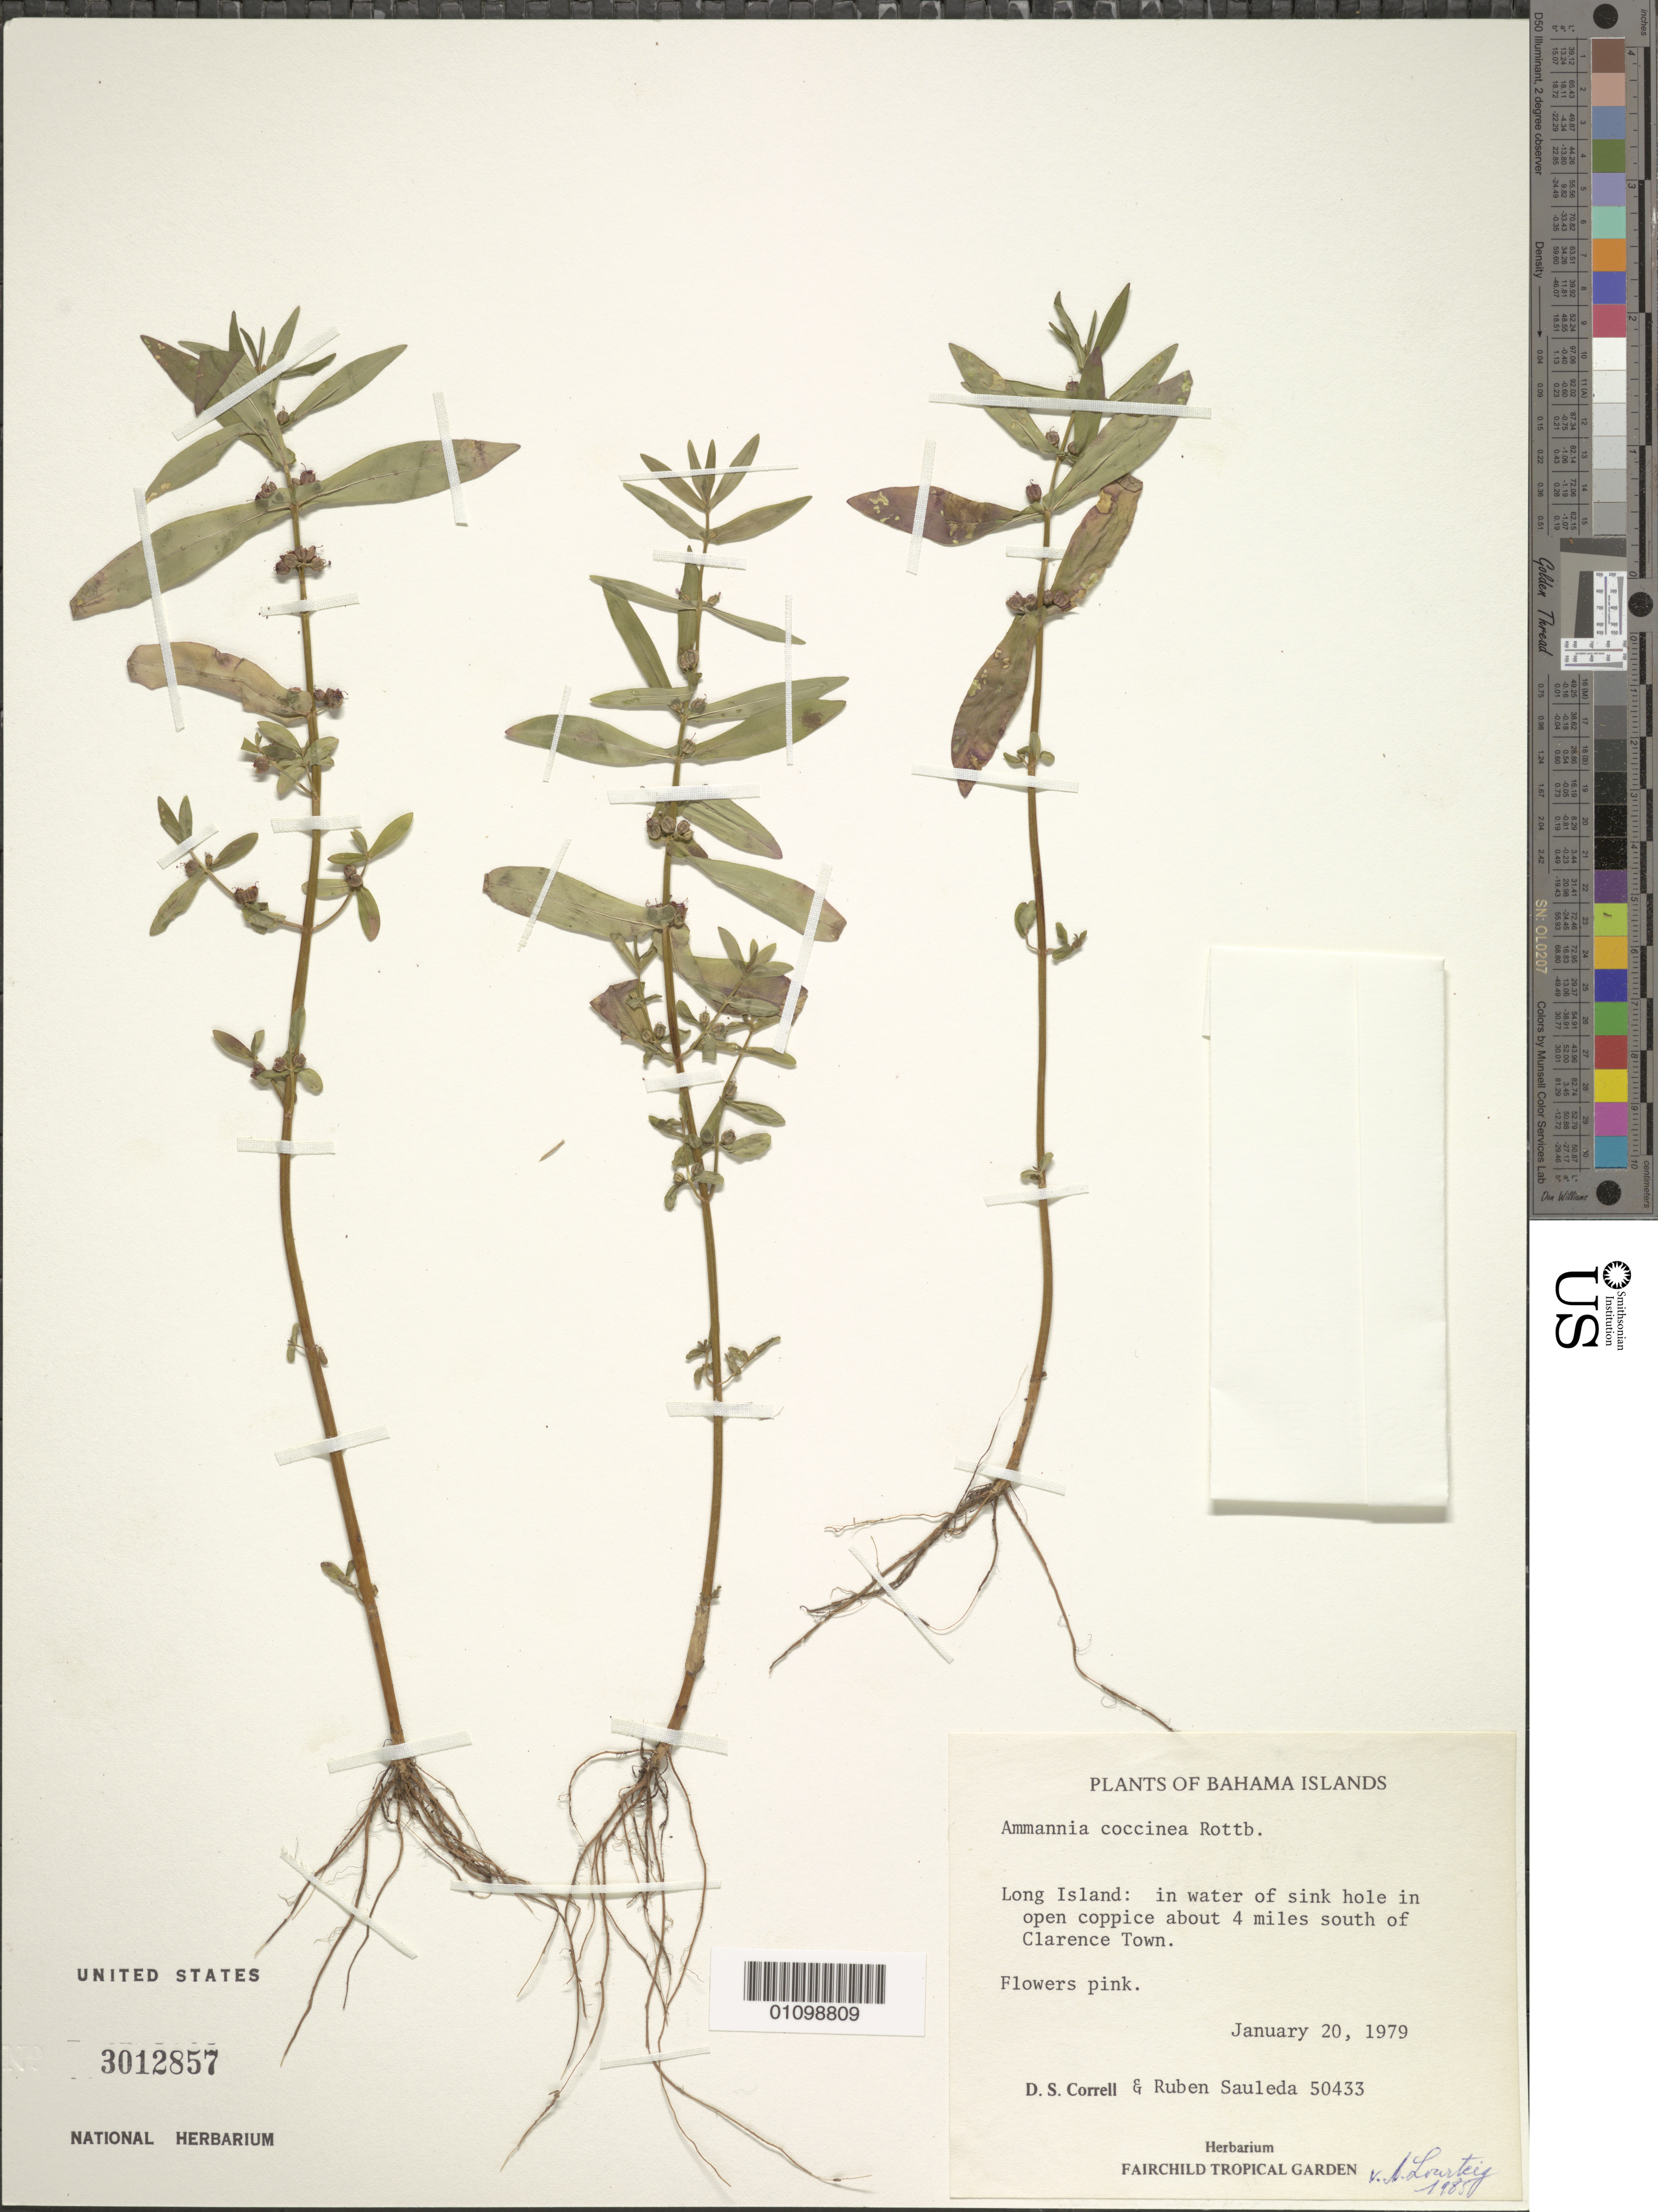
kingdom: Plantae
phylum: Tracheophyta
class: Magnoliopsida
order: Myrtales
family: Lythraceae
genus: Ammannia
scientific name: Ammannia coccinea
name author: Rottb.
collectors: D. S. Correll & R. Sauleda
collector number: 50433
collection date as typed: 20 Jan 1979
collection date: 1979-01-20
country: Bahamas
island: Long I.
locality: In water of sink hole in open coppice about 4 miles S of Clarence Town.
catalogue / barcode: US 3012857